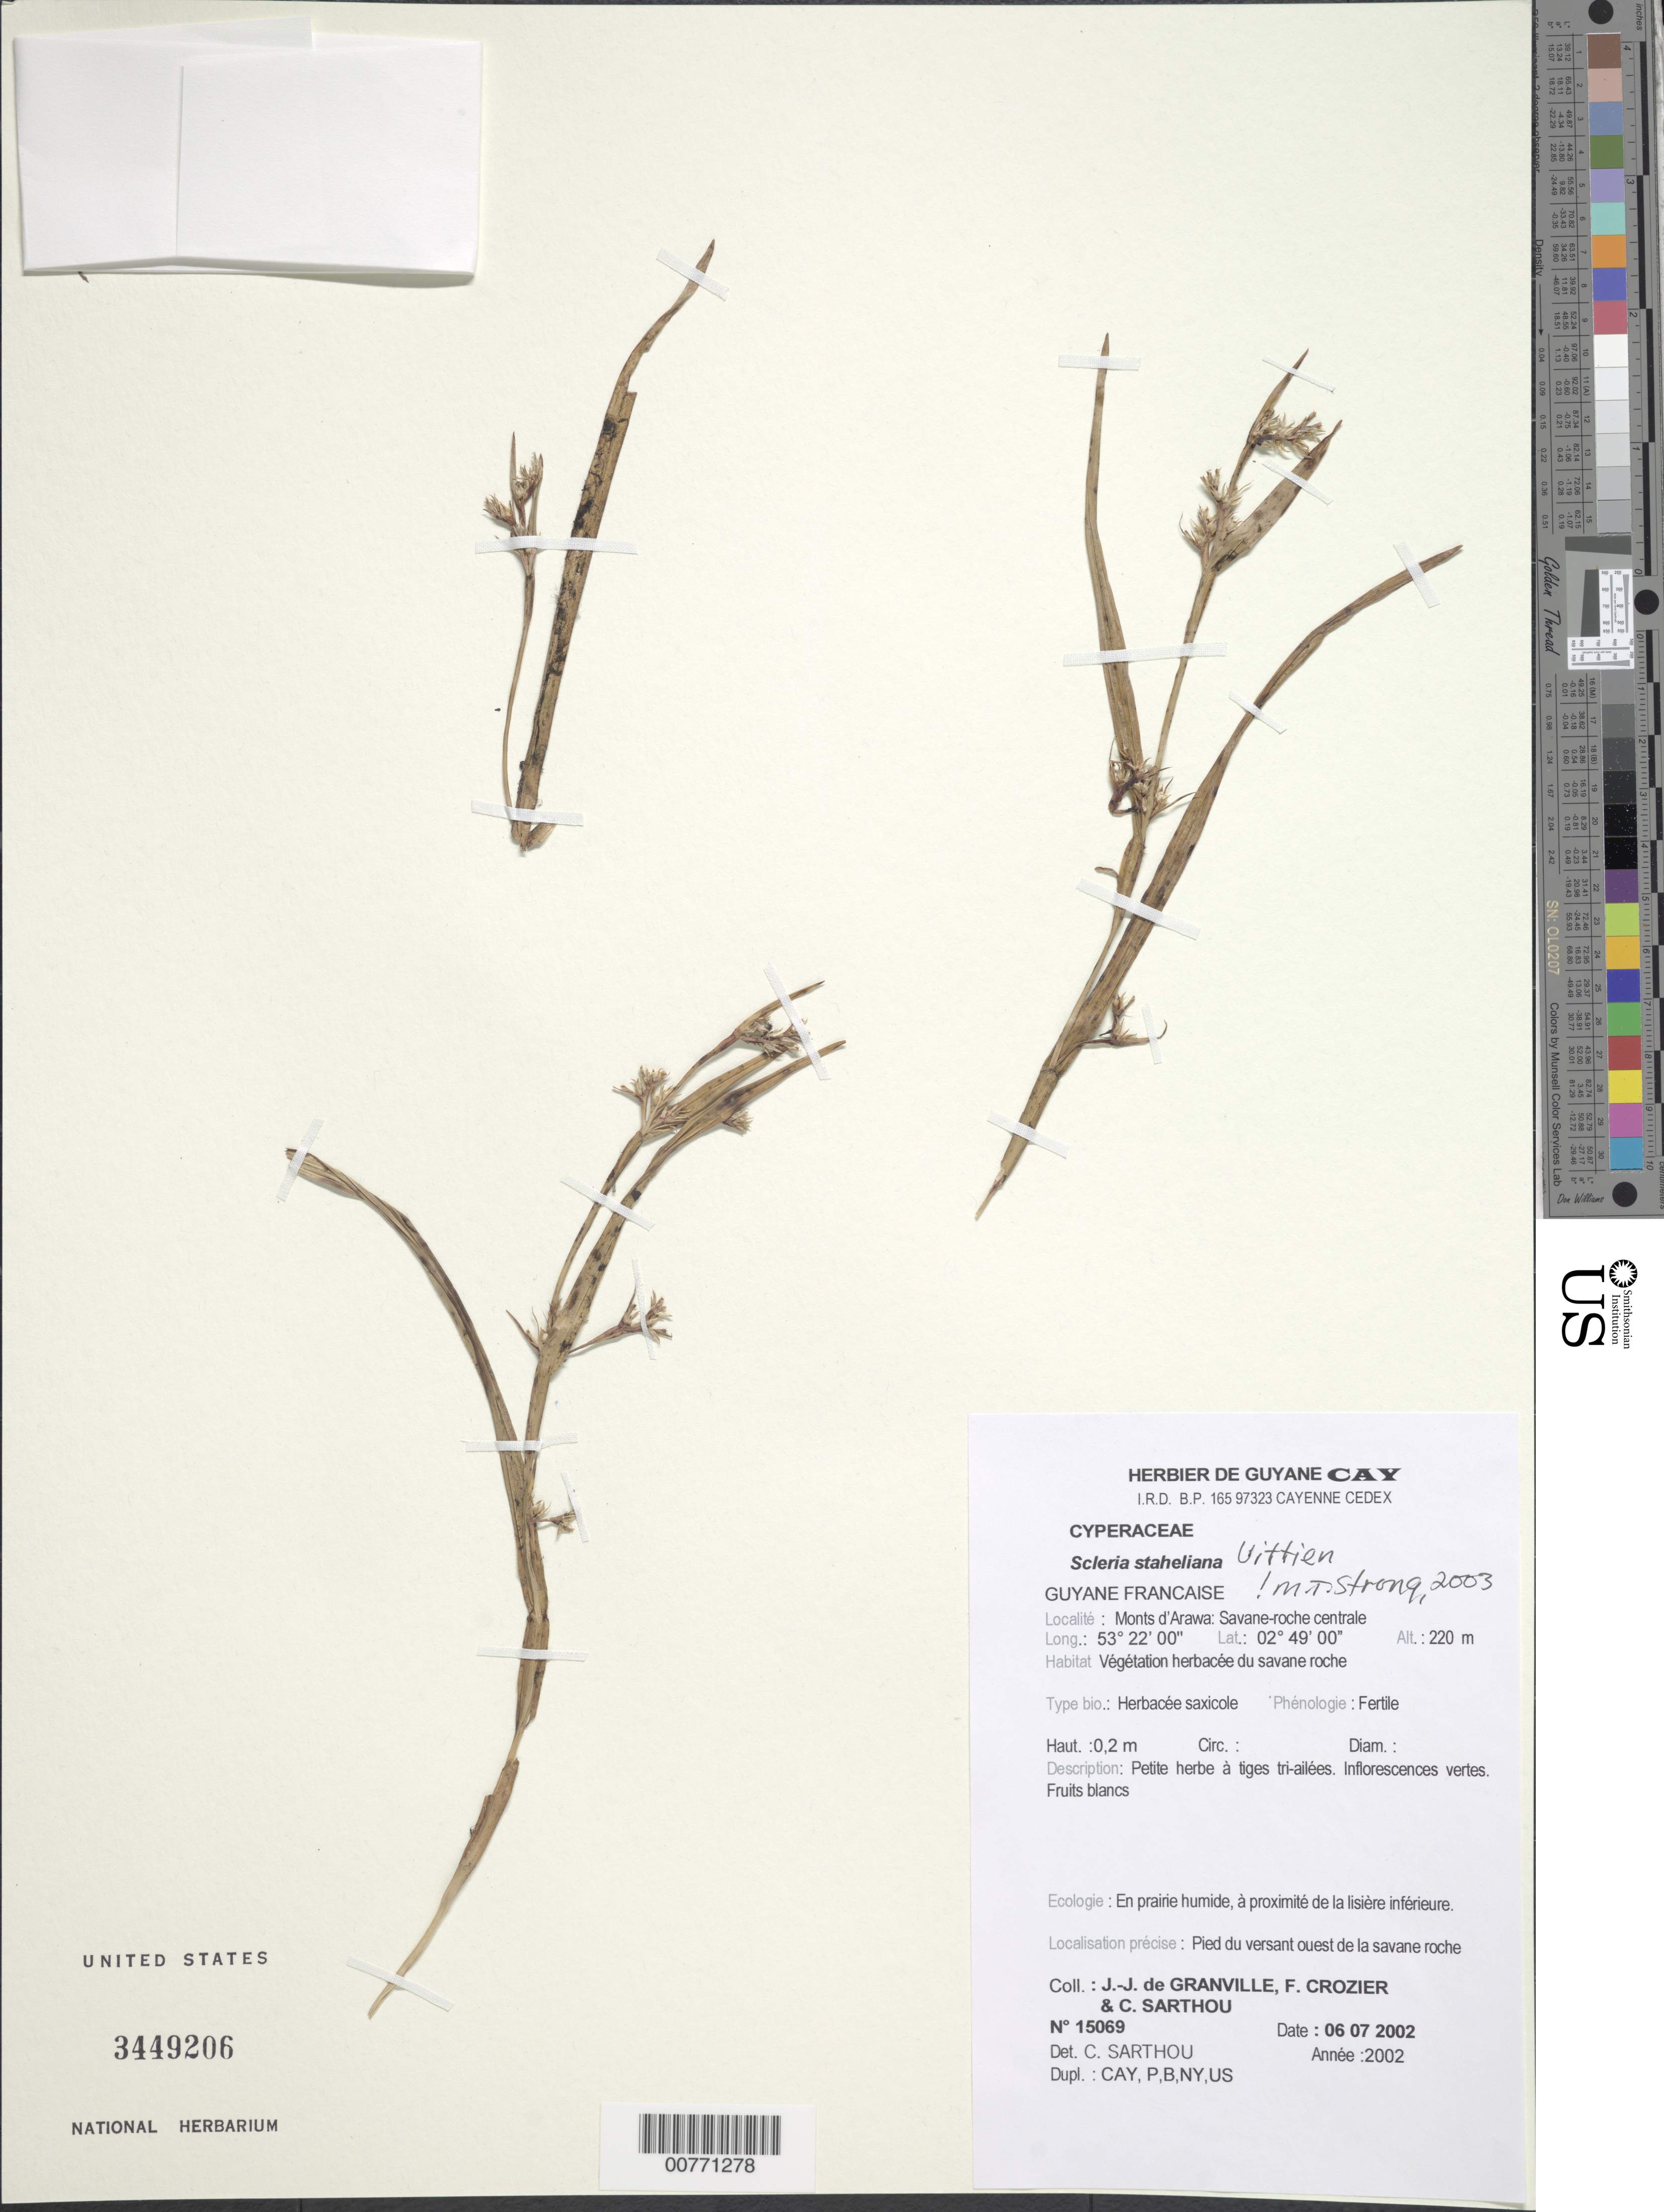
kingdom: Plantae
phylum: Tracheophyta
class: Liliopsida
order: Poales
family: Cyperaceae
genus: Scleria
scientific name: Scleria staheliana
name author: Uittien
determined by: Strong, M. T., (US), Smithsonian Institution - National Museum of Natural History (UNITED STATES)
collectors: J.-J. de Granville, F. Crozier & C. Sarthou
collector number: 15069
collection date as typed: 6-Jul-02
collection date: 2002-07-06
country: French Guiana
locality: Monts d'Arawa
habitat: Vegetation herbacée de savane roche; en prairie humide, a prox de la lisere inferieure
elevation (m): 220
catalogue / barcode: US 3449206